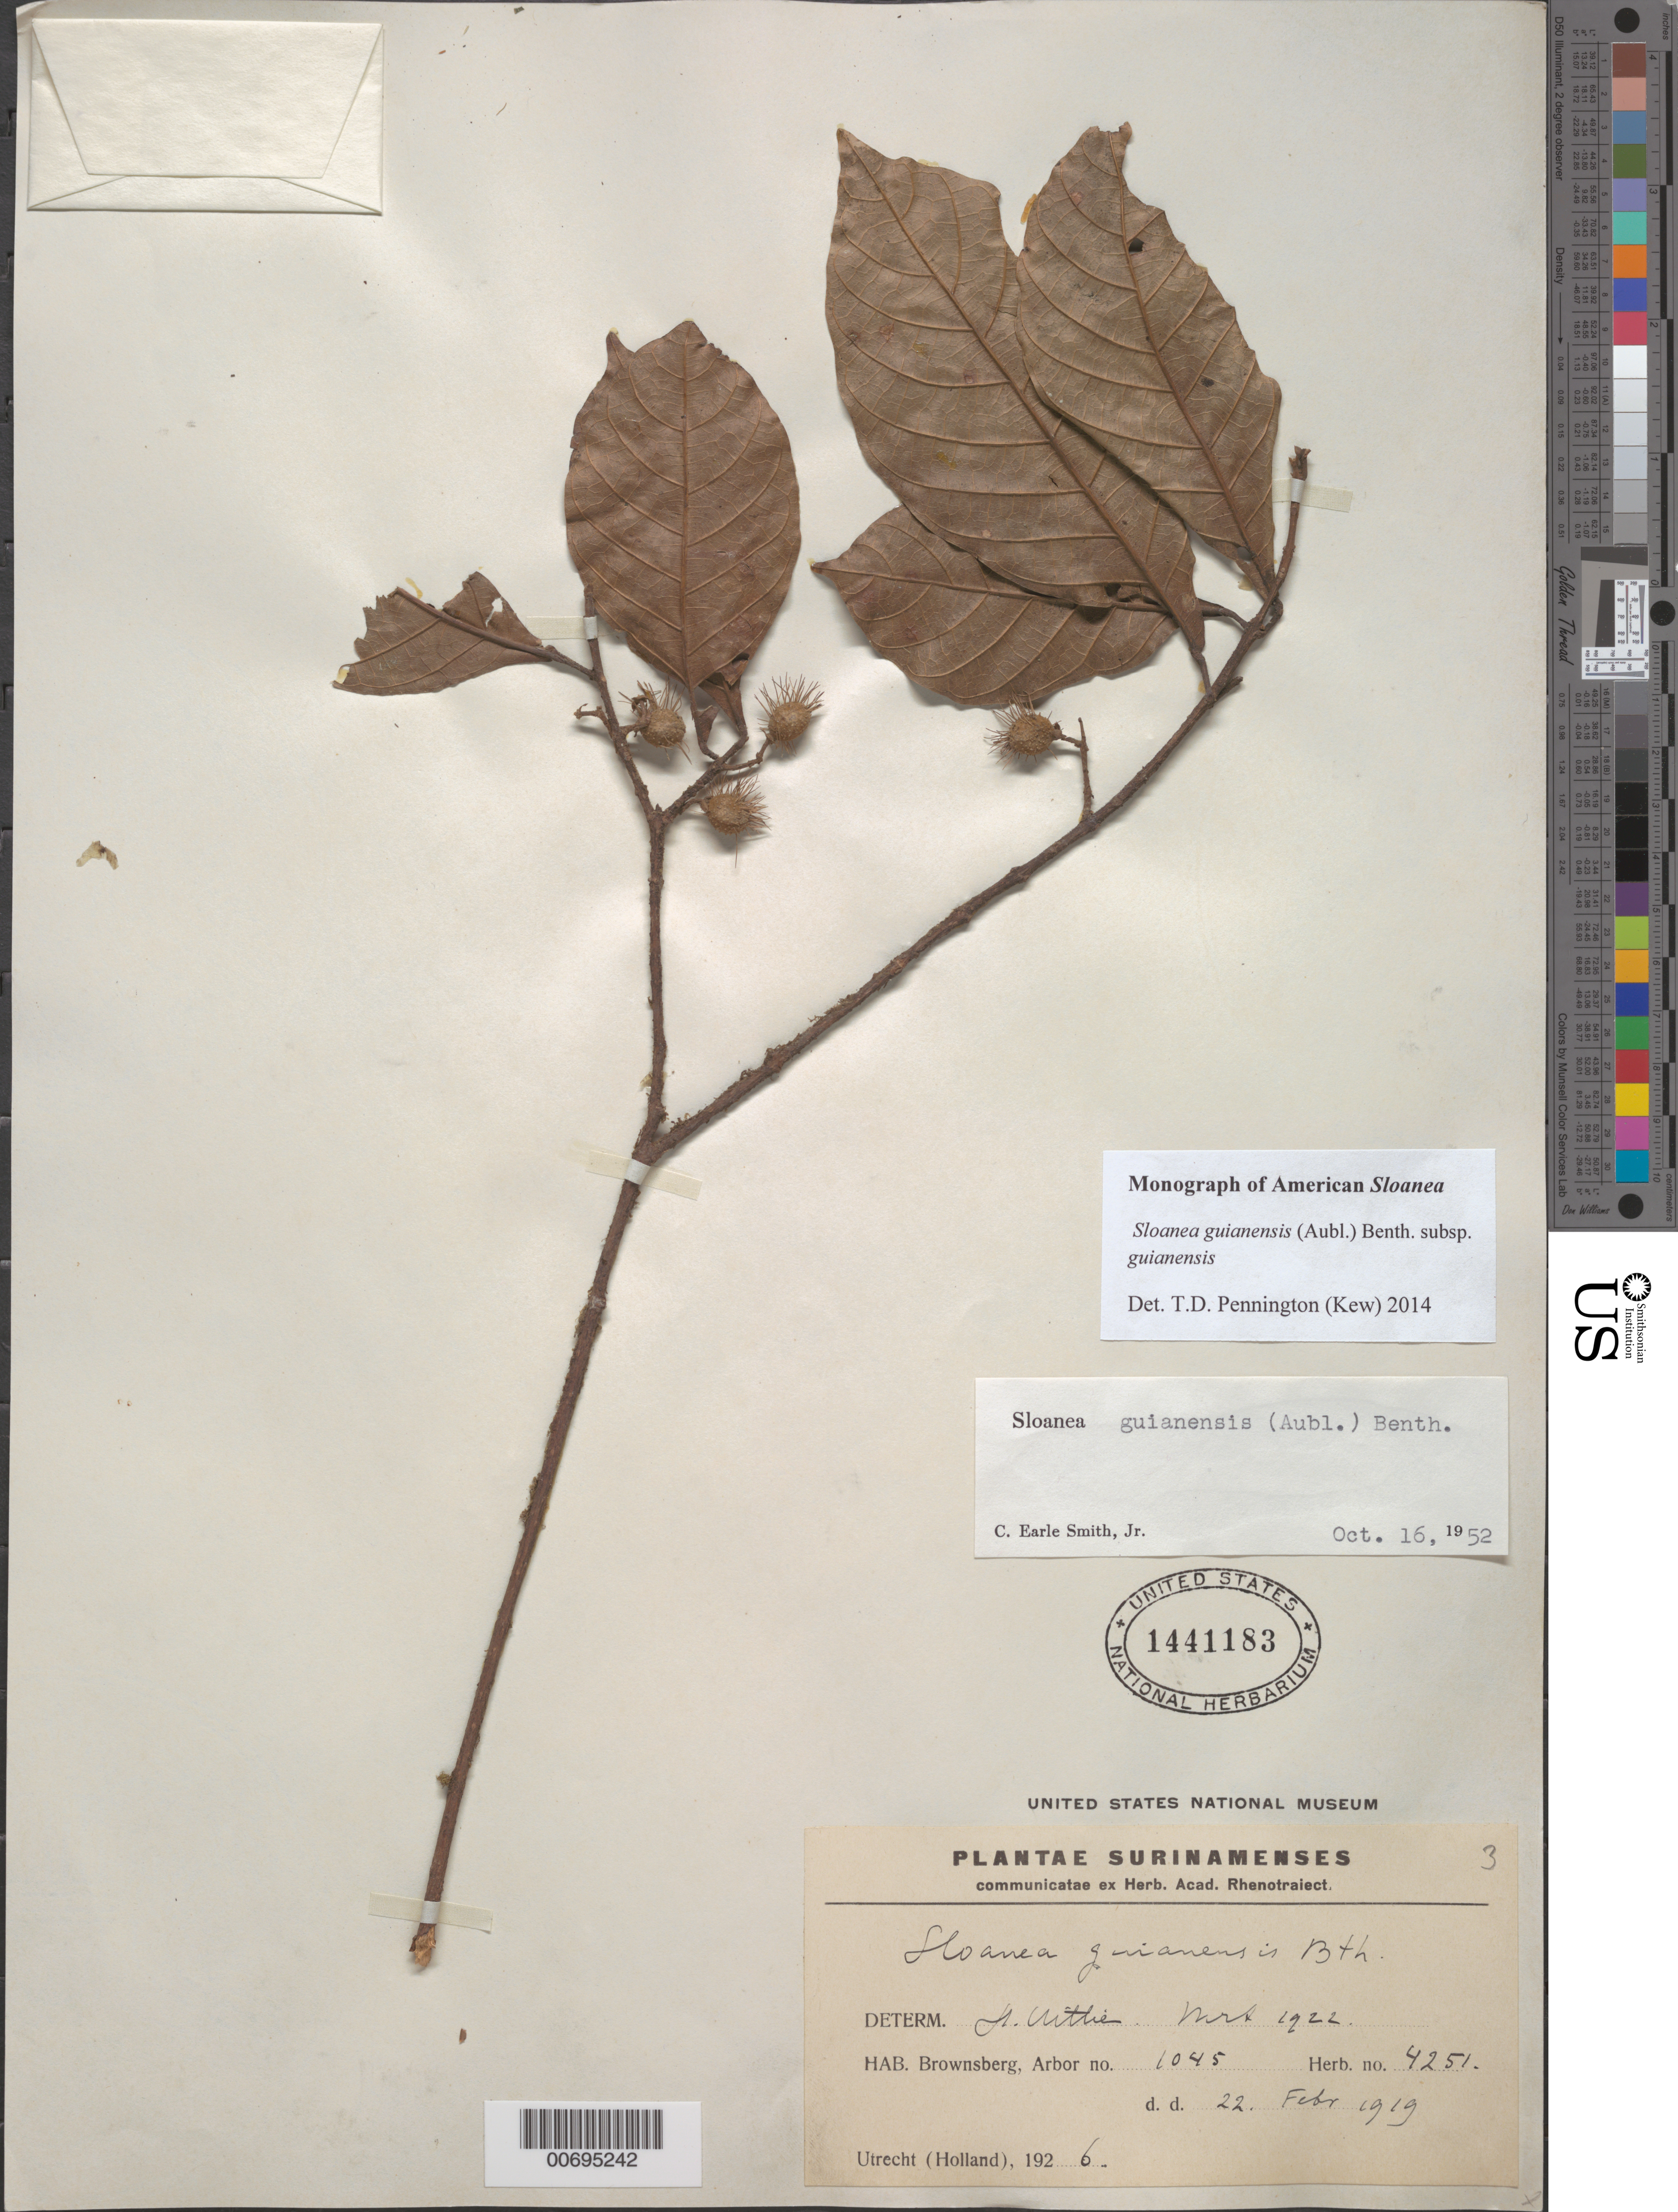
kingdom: Plantae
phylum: Tracheophyta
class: Magnoliopsida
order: Oxalidales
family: Elaeocarpaceae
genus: Sloanea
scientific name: Sloanea guianensis subsp. guianensis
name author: (Aubl.) Benth.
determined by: Pennington, T. D., (K)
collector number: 4251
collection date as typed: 22-Feb-19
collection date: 1919-02-22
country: Suriname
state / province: Brokopondo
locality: Brownsberg, Forest Reserve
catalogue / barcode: US 1441183